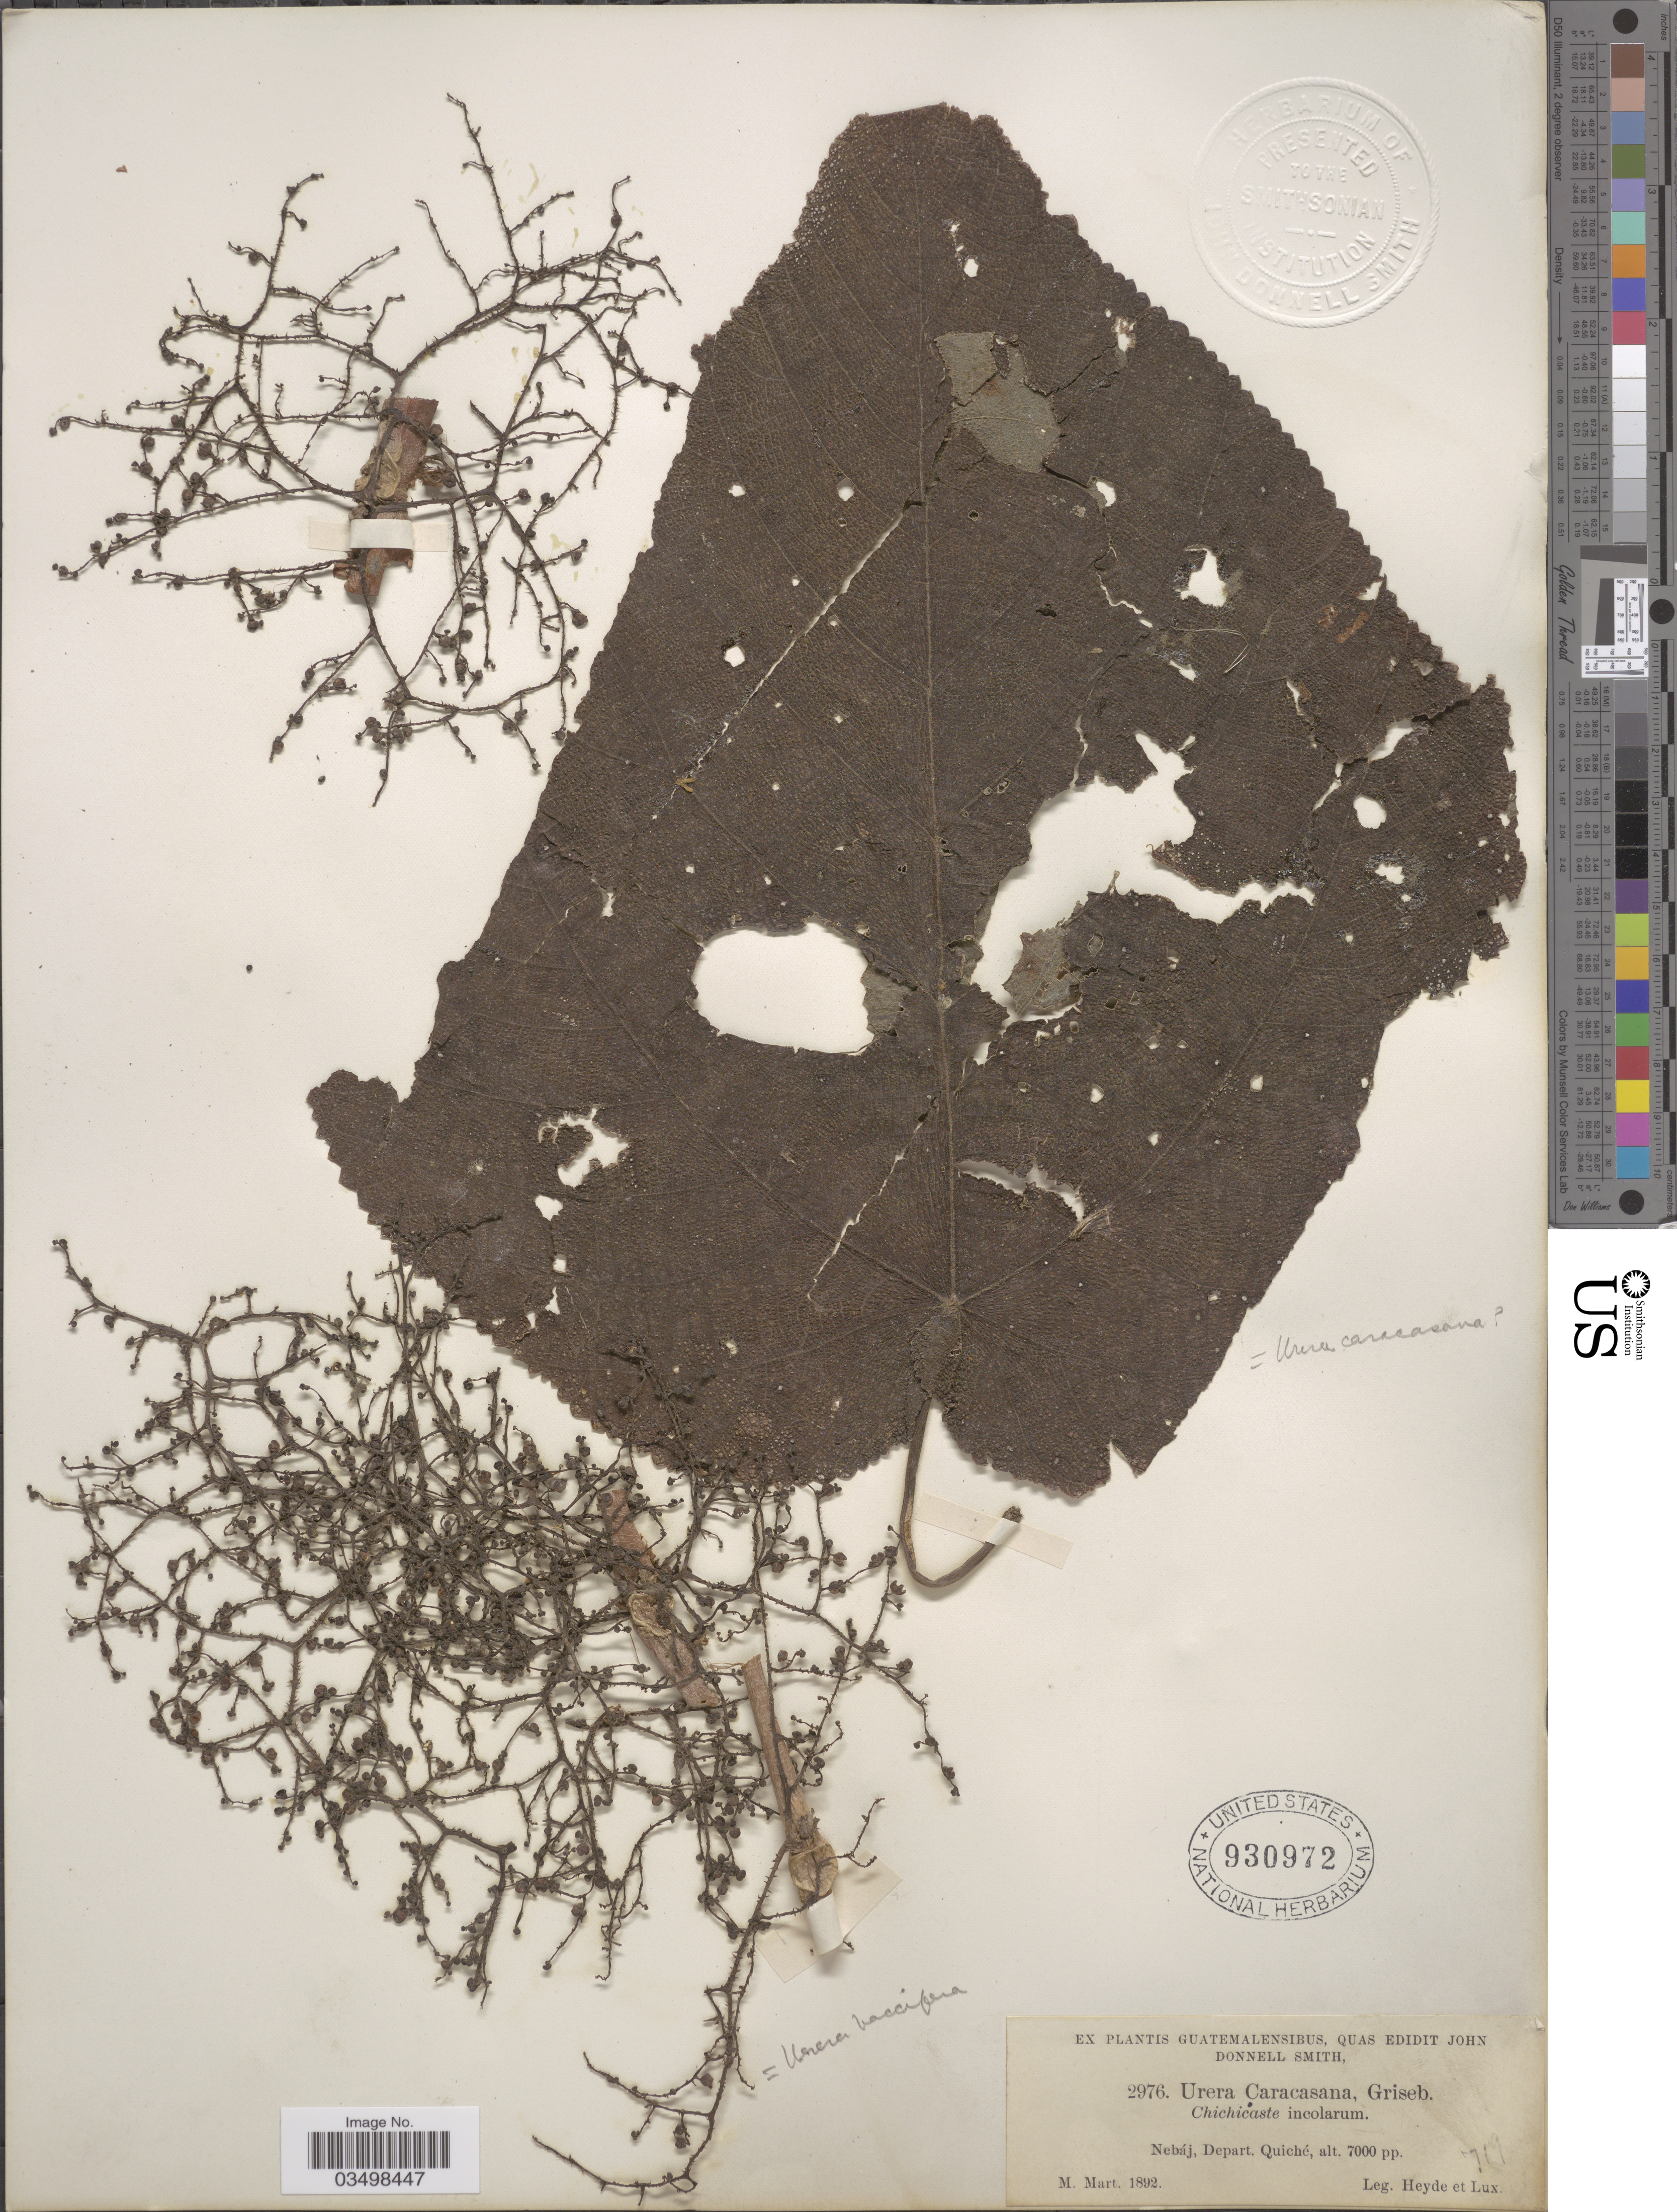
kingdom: Plantae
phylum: Tracheophyta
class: Magnoliopsida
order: Rosales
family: Urticaceae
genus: Urera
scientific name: Urera baccifera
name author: (L.) Gaudich. ex Wedd.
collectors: Heyde & Lux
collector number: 2976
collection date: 1892-03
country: Guatemala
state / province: El Quiche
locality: Nebáj, Depart. Quiché.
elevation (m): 2134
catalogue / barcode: US 930972